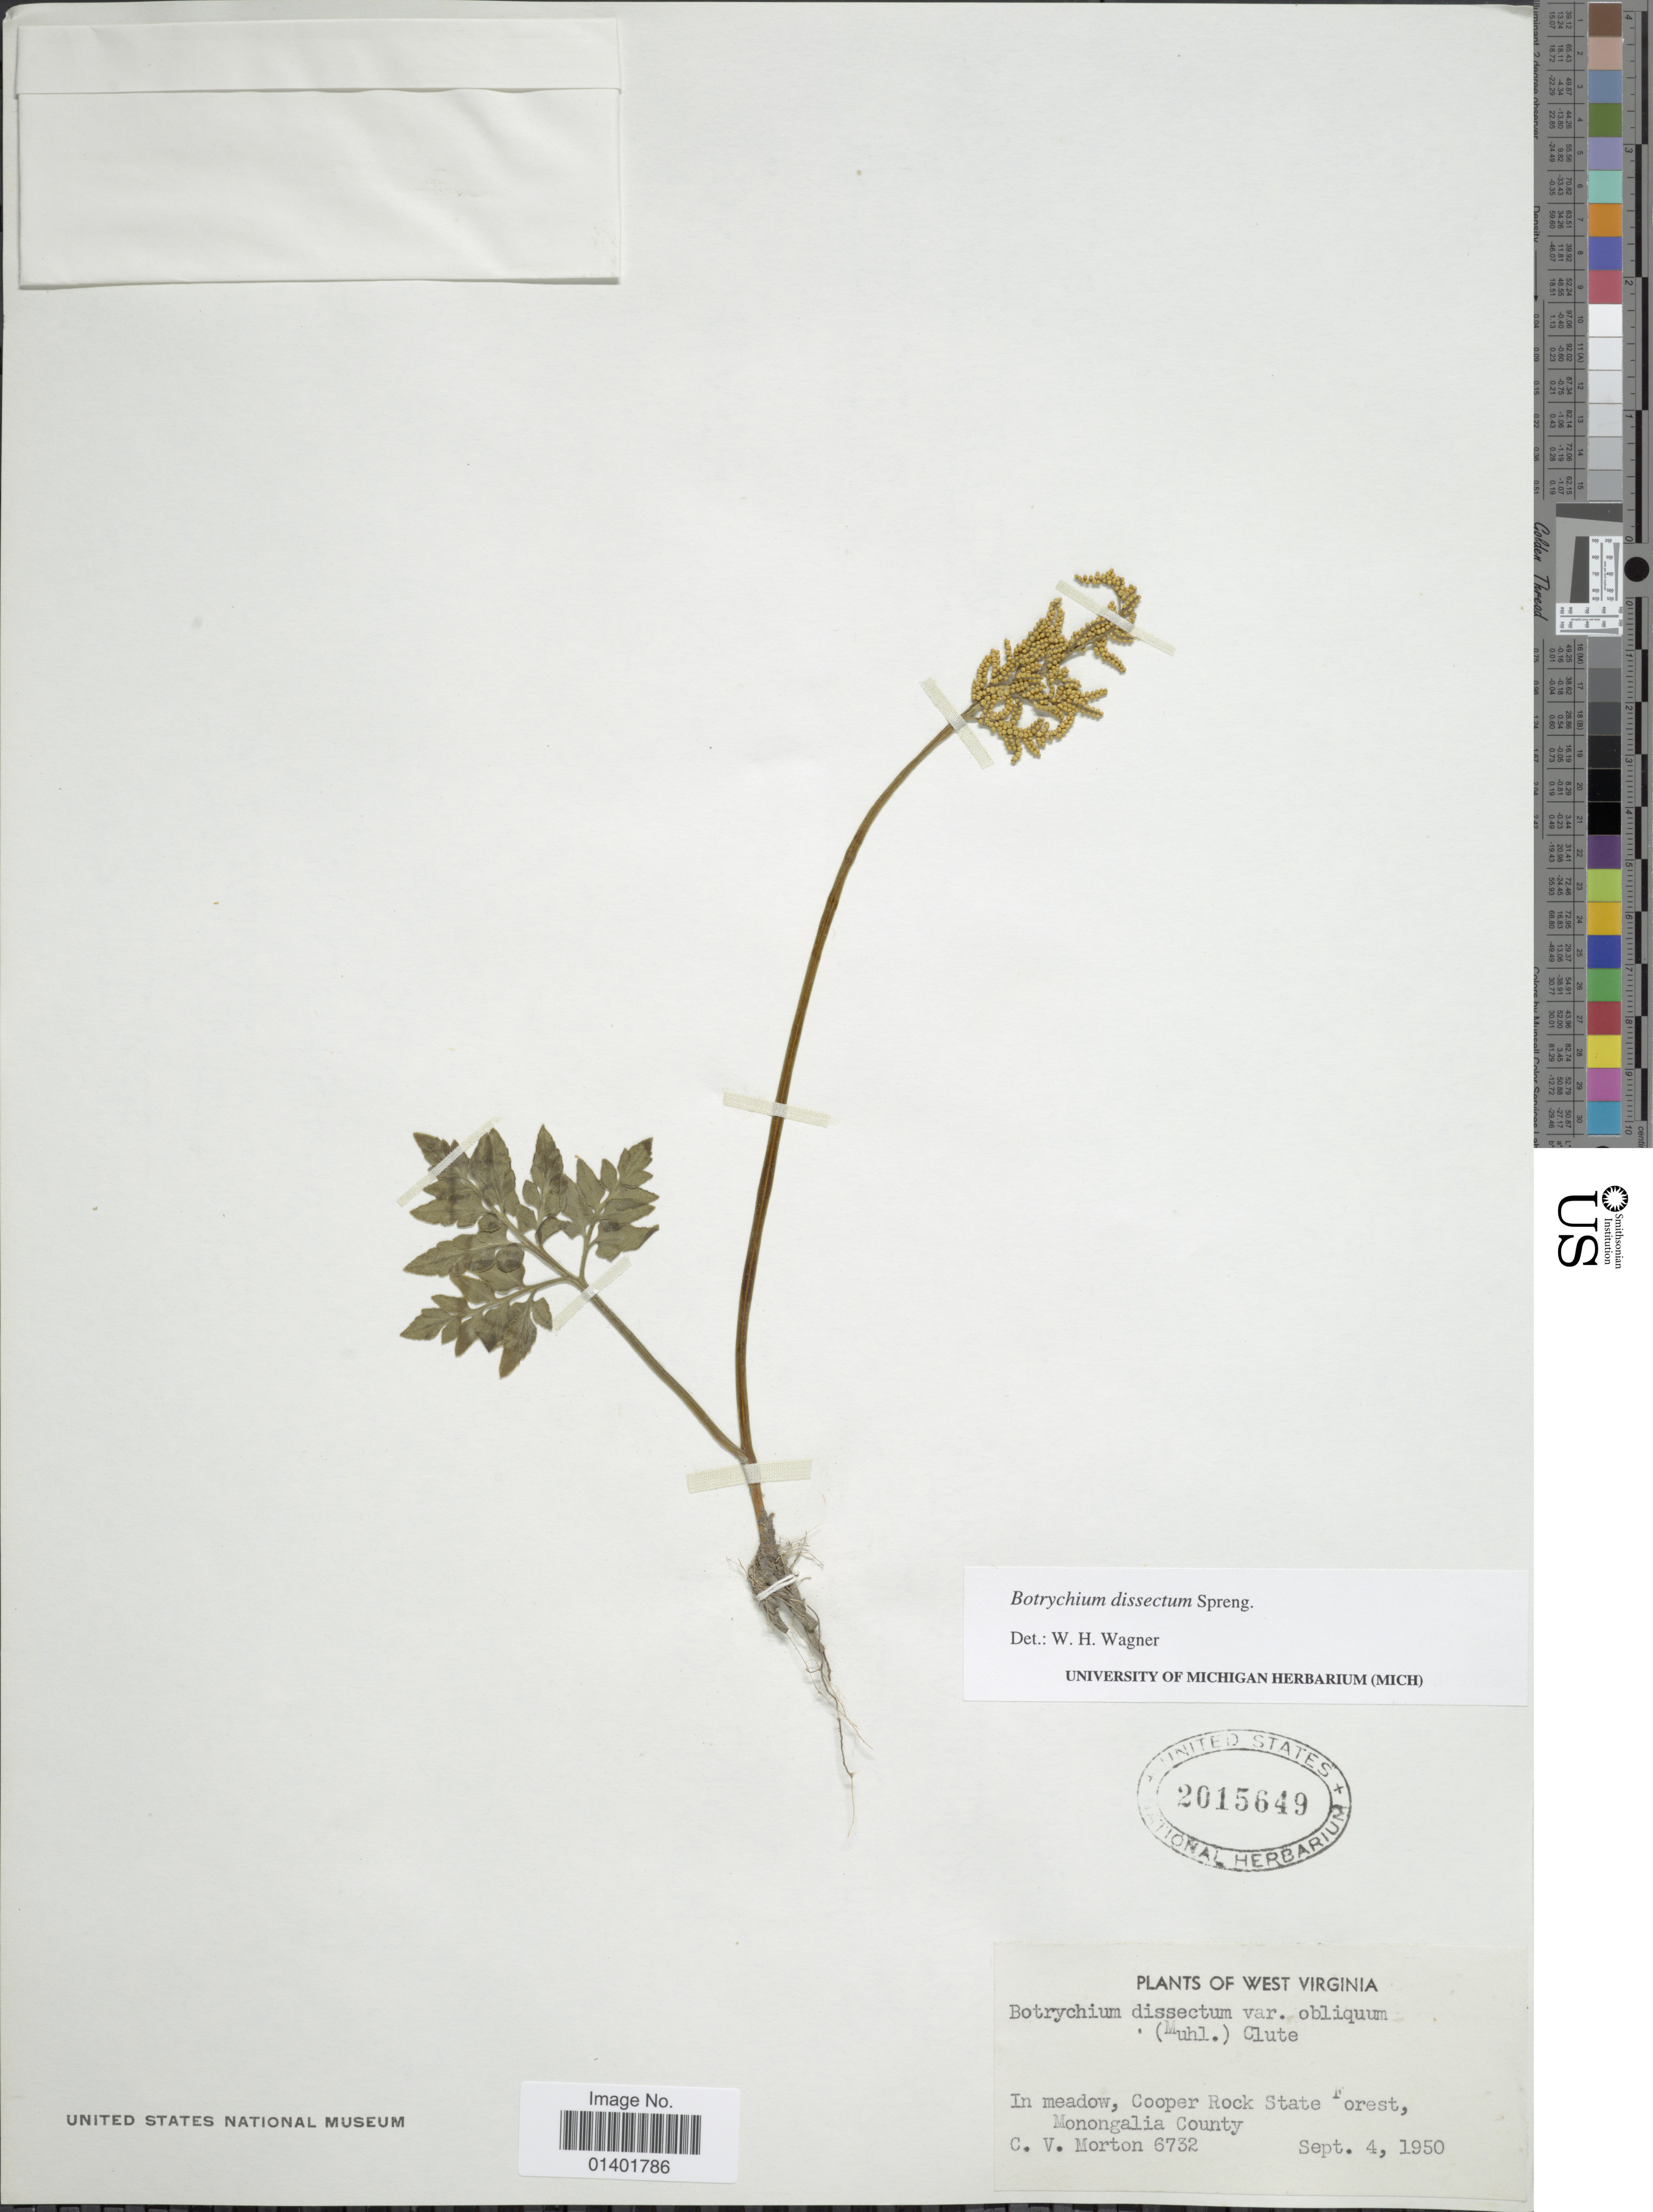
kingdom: Plantae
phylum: Tracheophyta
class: Polypodiopsida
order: Ophioglossales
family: Ophioglossaceae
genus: Botrychium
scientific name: Botrychium dissectum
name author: Spreng.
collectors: C. V. Morton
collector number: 6732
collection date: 1950-09-04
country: United States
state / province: West Virginia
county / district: Monongalia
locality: In meadow, Cooper Rock state Forest, Monongalia County.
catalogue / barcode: US 2015649